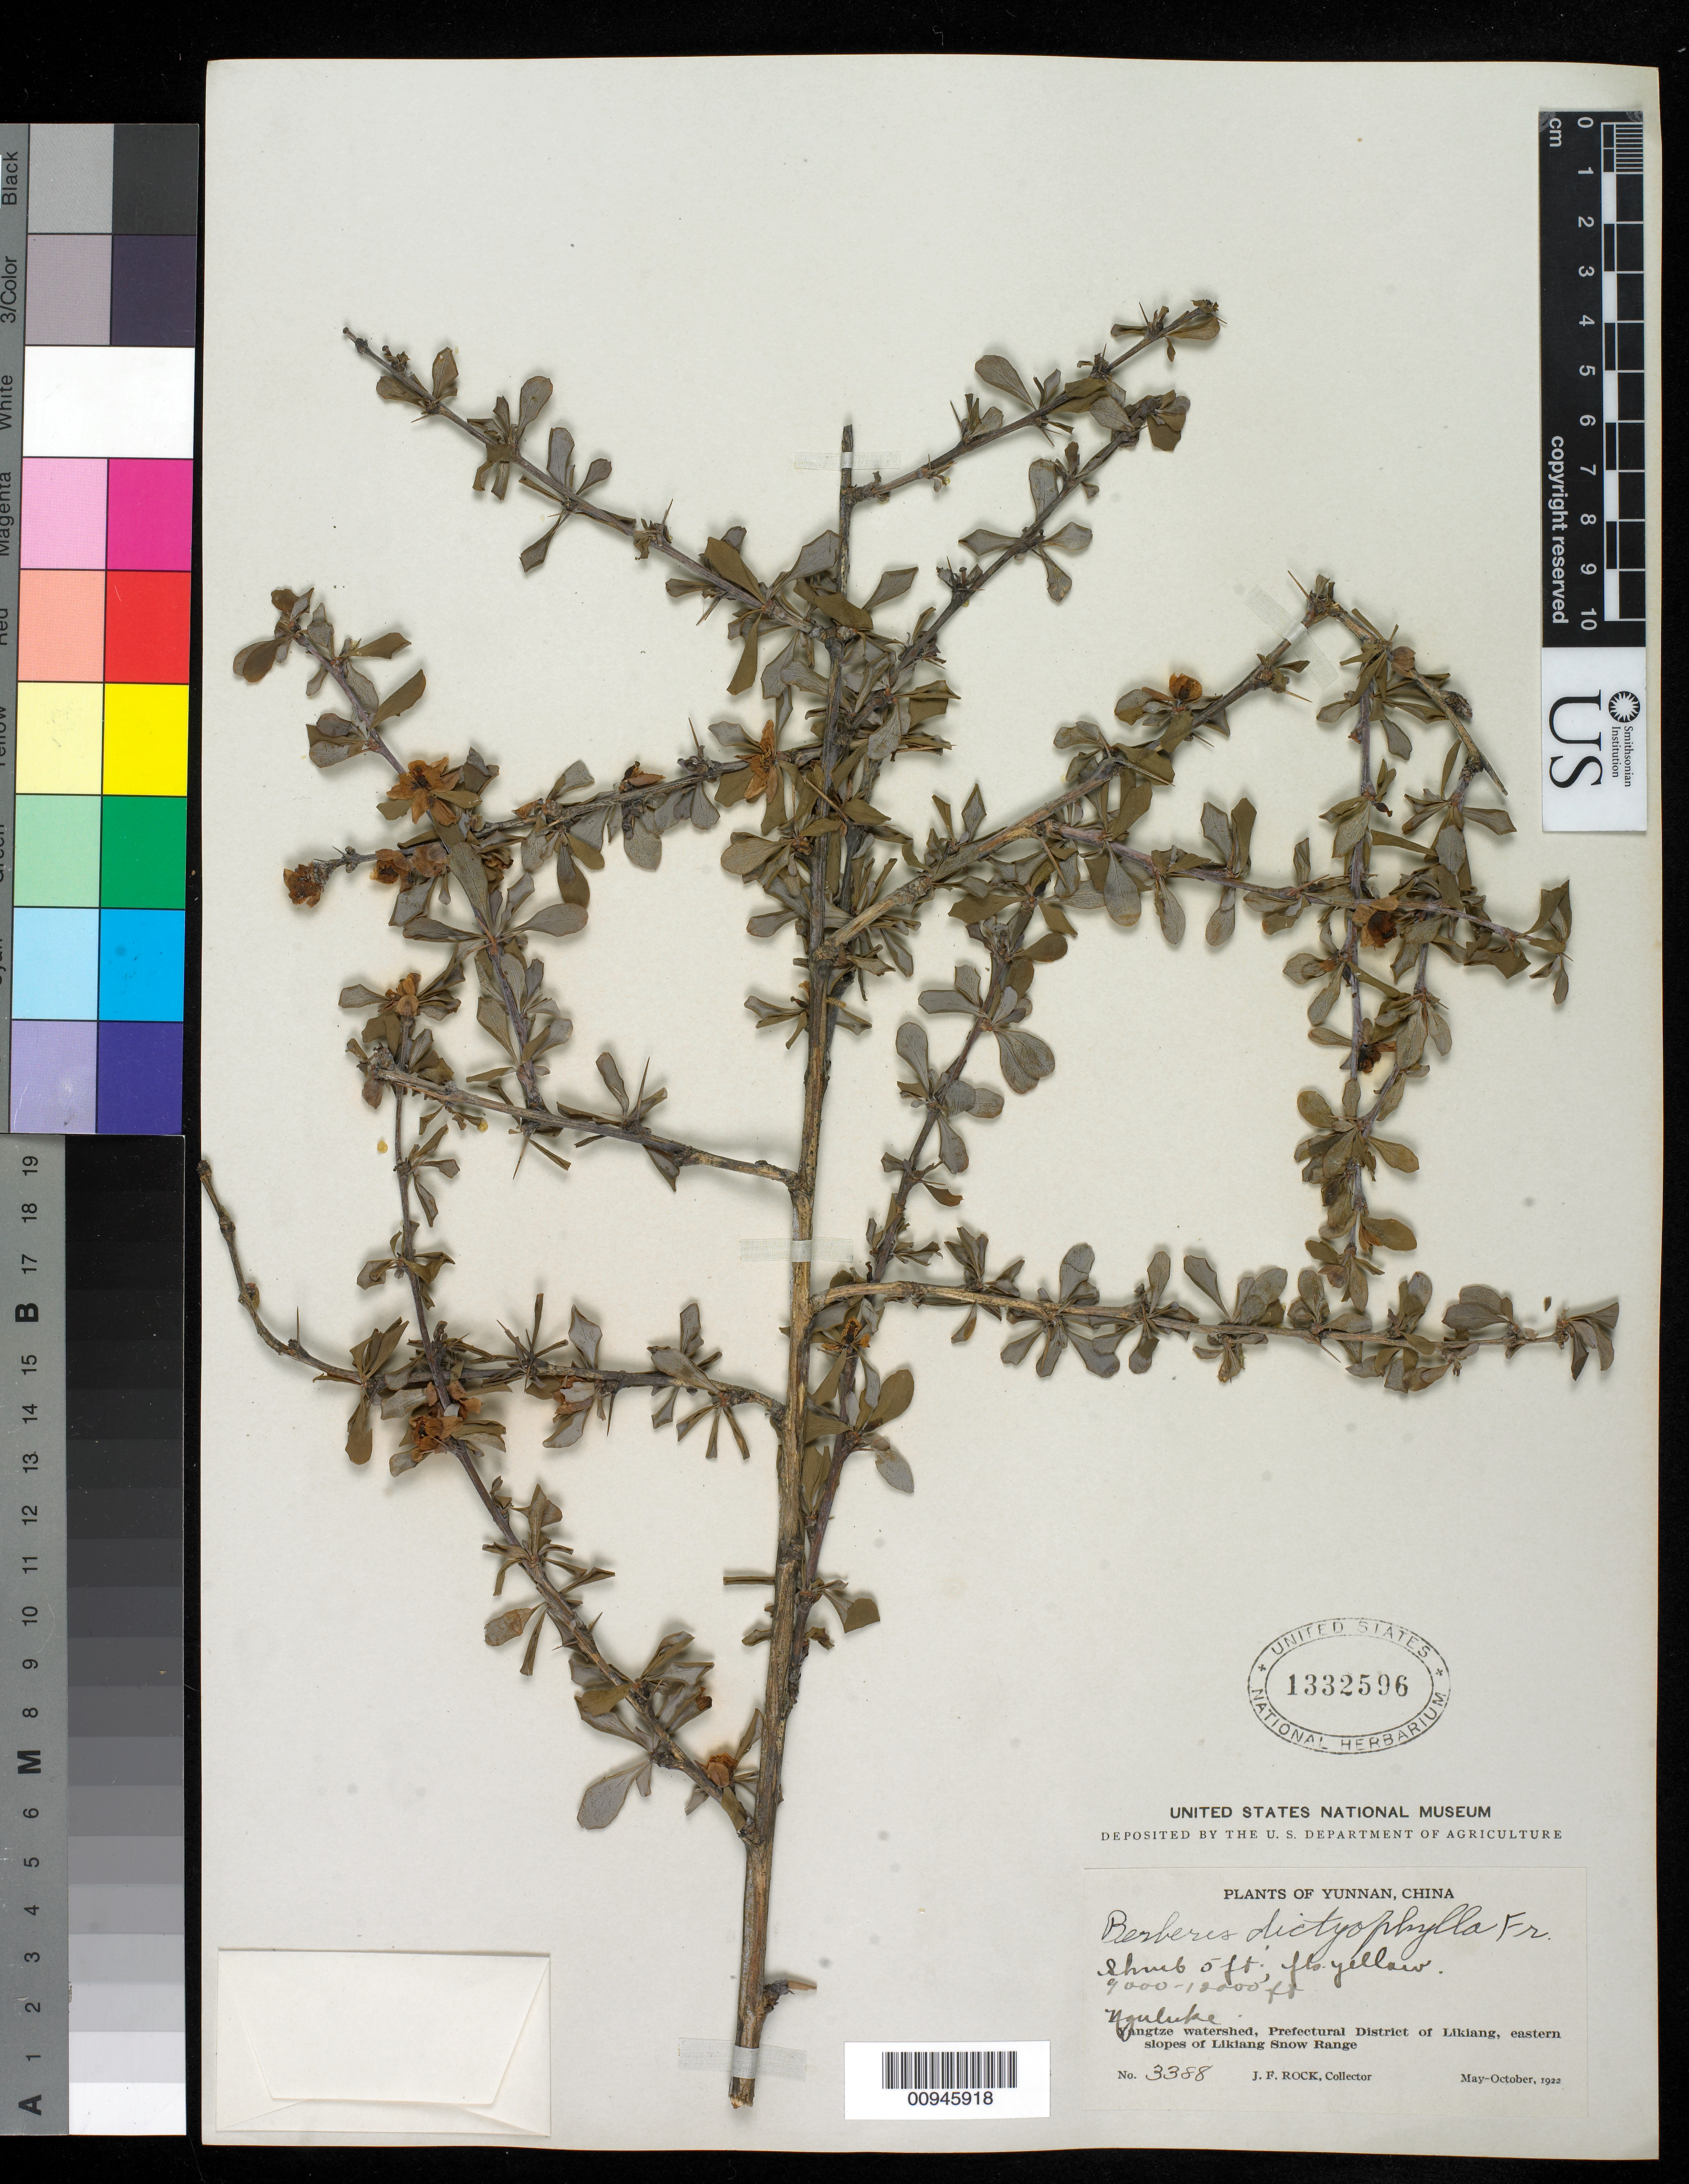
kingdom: Plantae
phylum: Tracheophyta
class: Magnoliopsida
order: Ranunculales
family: Berberidaceae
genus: Berberis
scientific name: Berberis dictyophylla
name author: Franch.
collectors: J. F. Rock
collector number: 3388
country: China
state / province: Yunnan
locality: Liklang Snow Range, Yangtze watershed.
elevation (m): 2134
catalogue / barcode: US 1332596